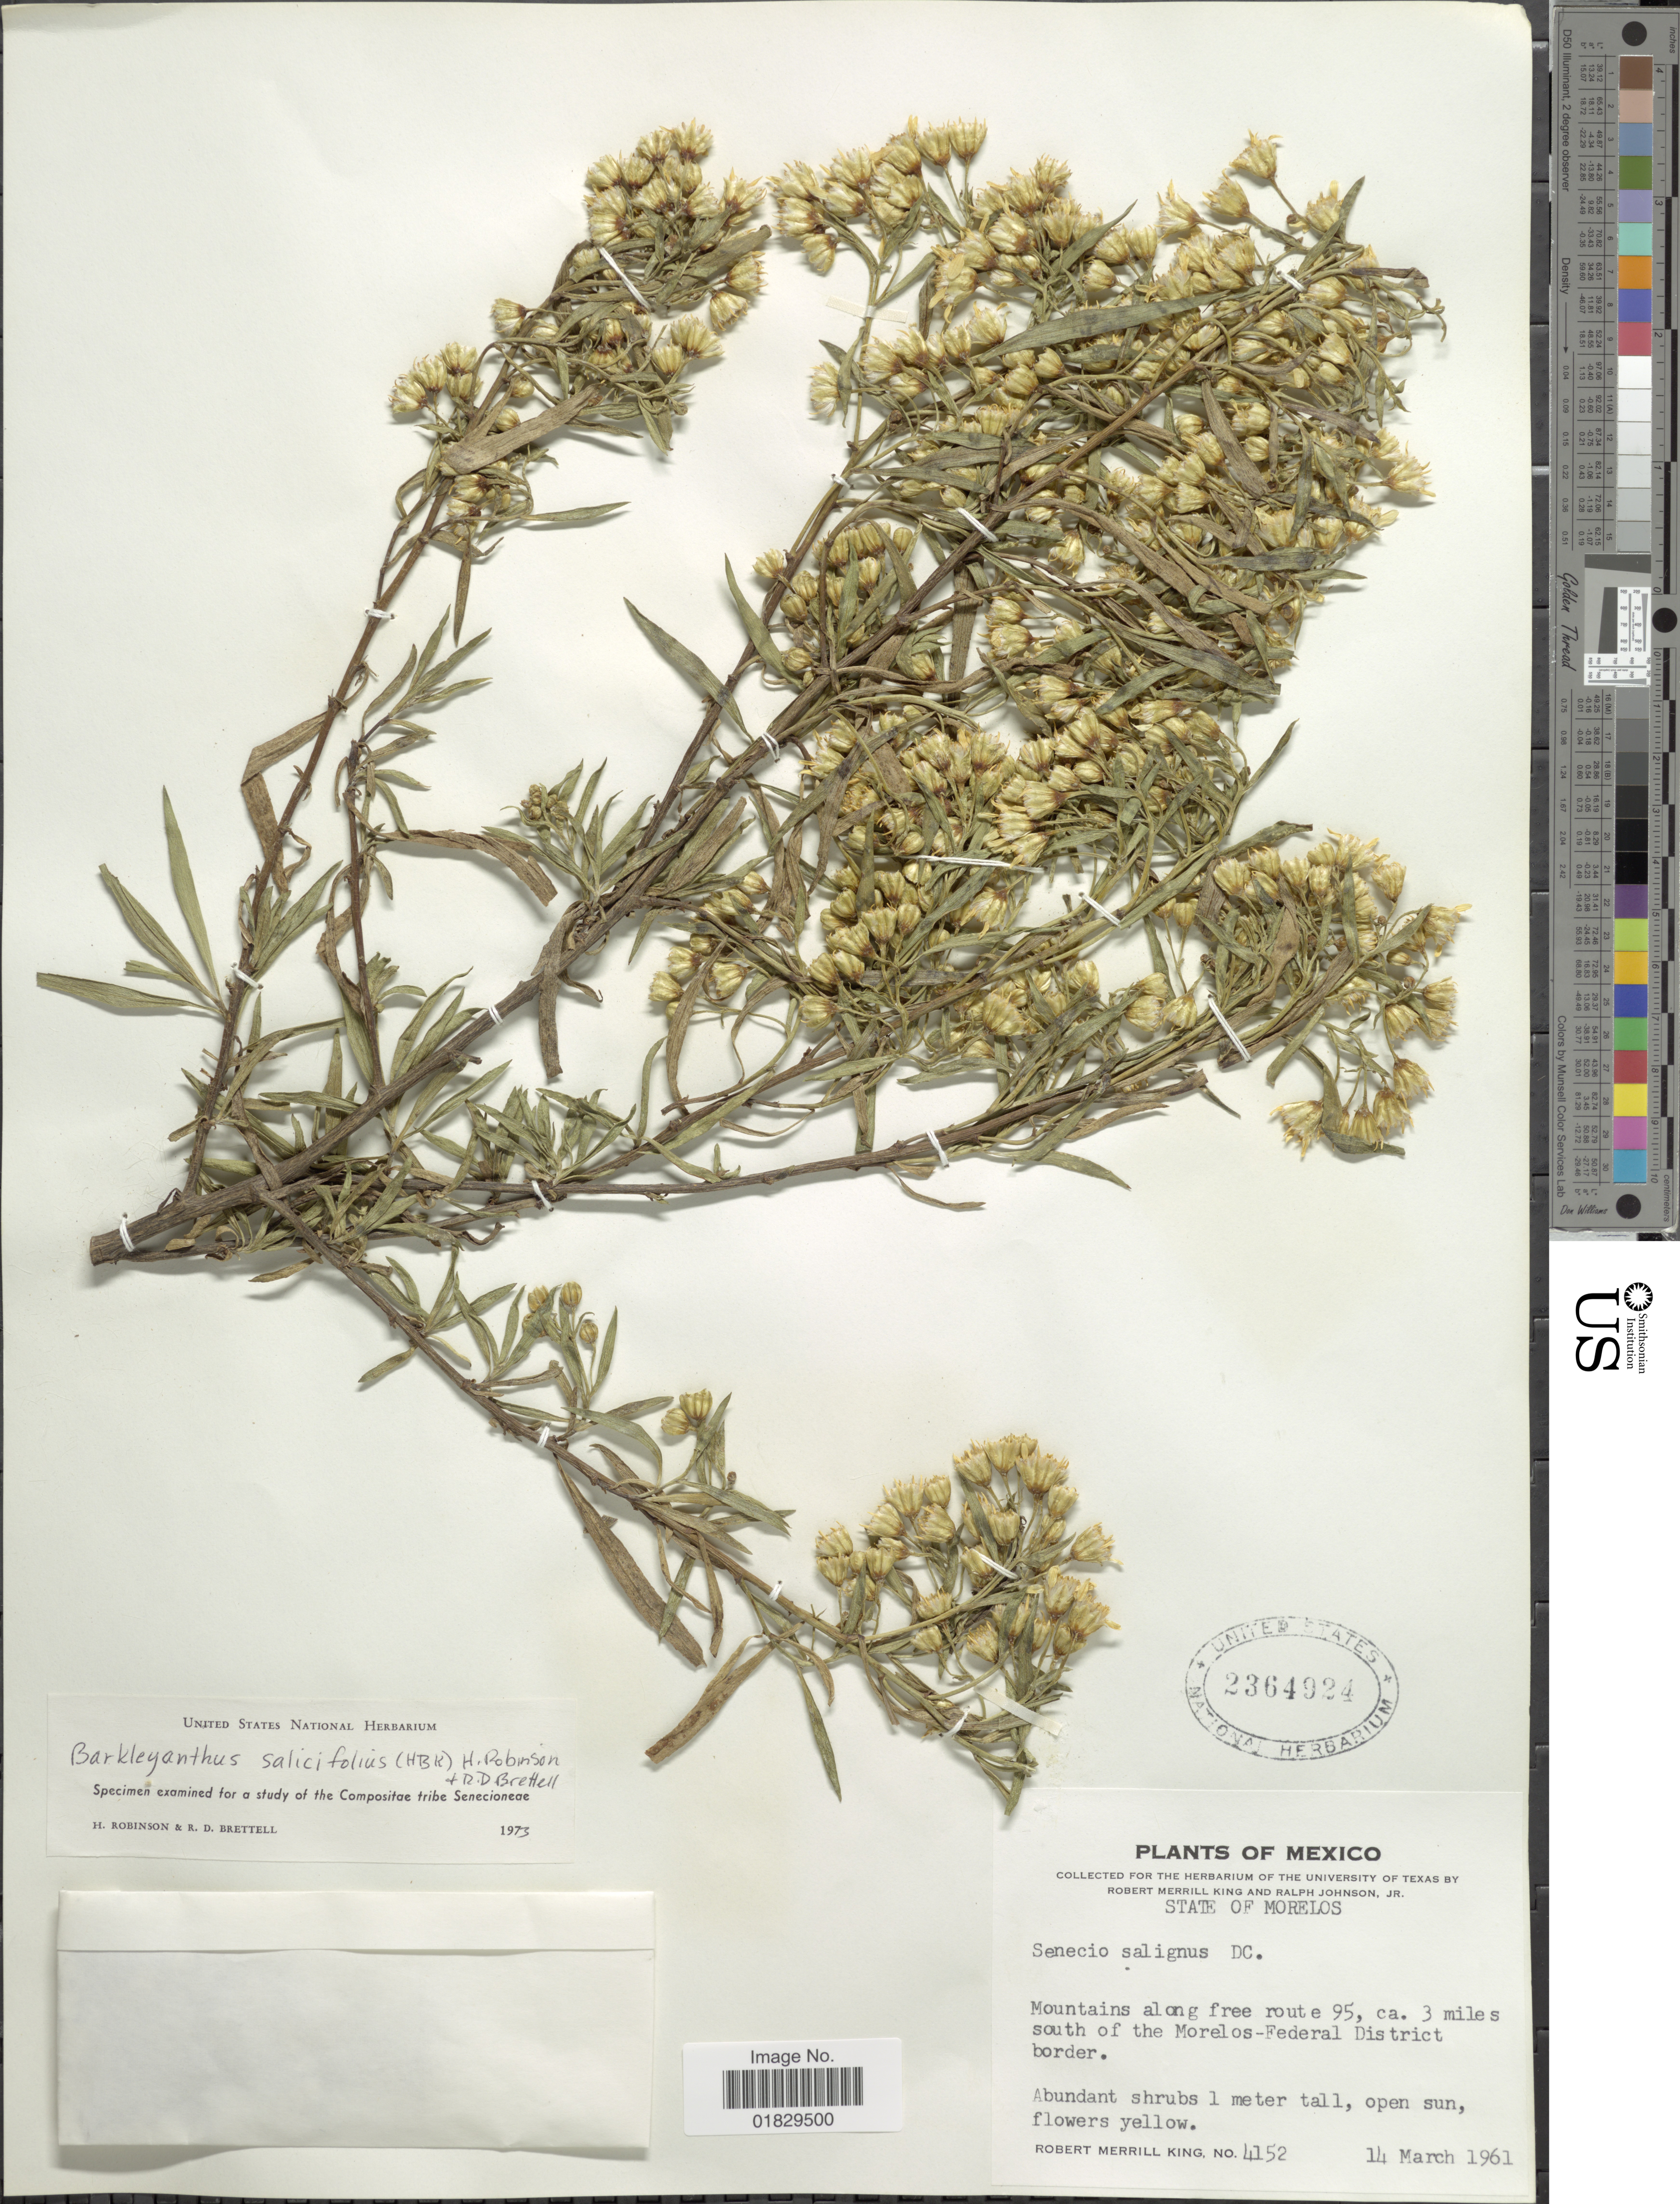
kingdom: Plantae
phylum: Tracheophyta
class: Magnoliopsida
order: Asterales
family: Asteraceae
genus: Barkleyanthus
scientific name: Barkleyanthus salicifolius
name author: (Kunth) H. Rob. & Brettell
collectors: R. M. King & R. Johnson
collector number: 4152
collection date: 1961-03-14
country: Mexico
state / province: Morelos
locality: State of Morelos. Mountains along free route 95, ca. 3 miles south of the Morelos-Federal District border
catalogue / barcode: US 2364924